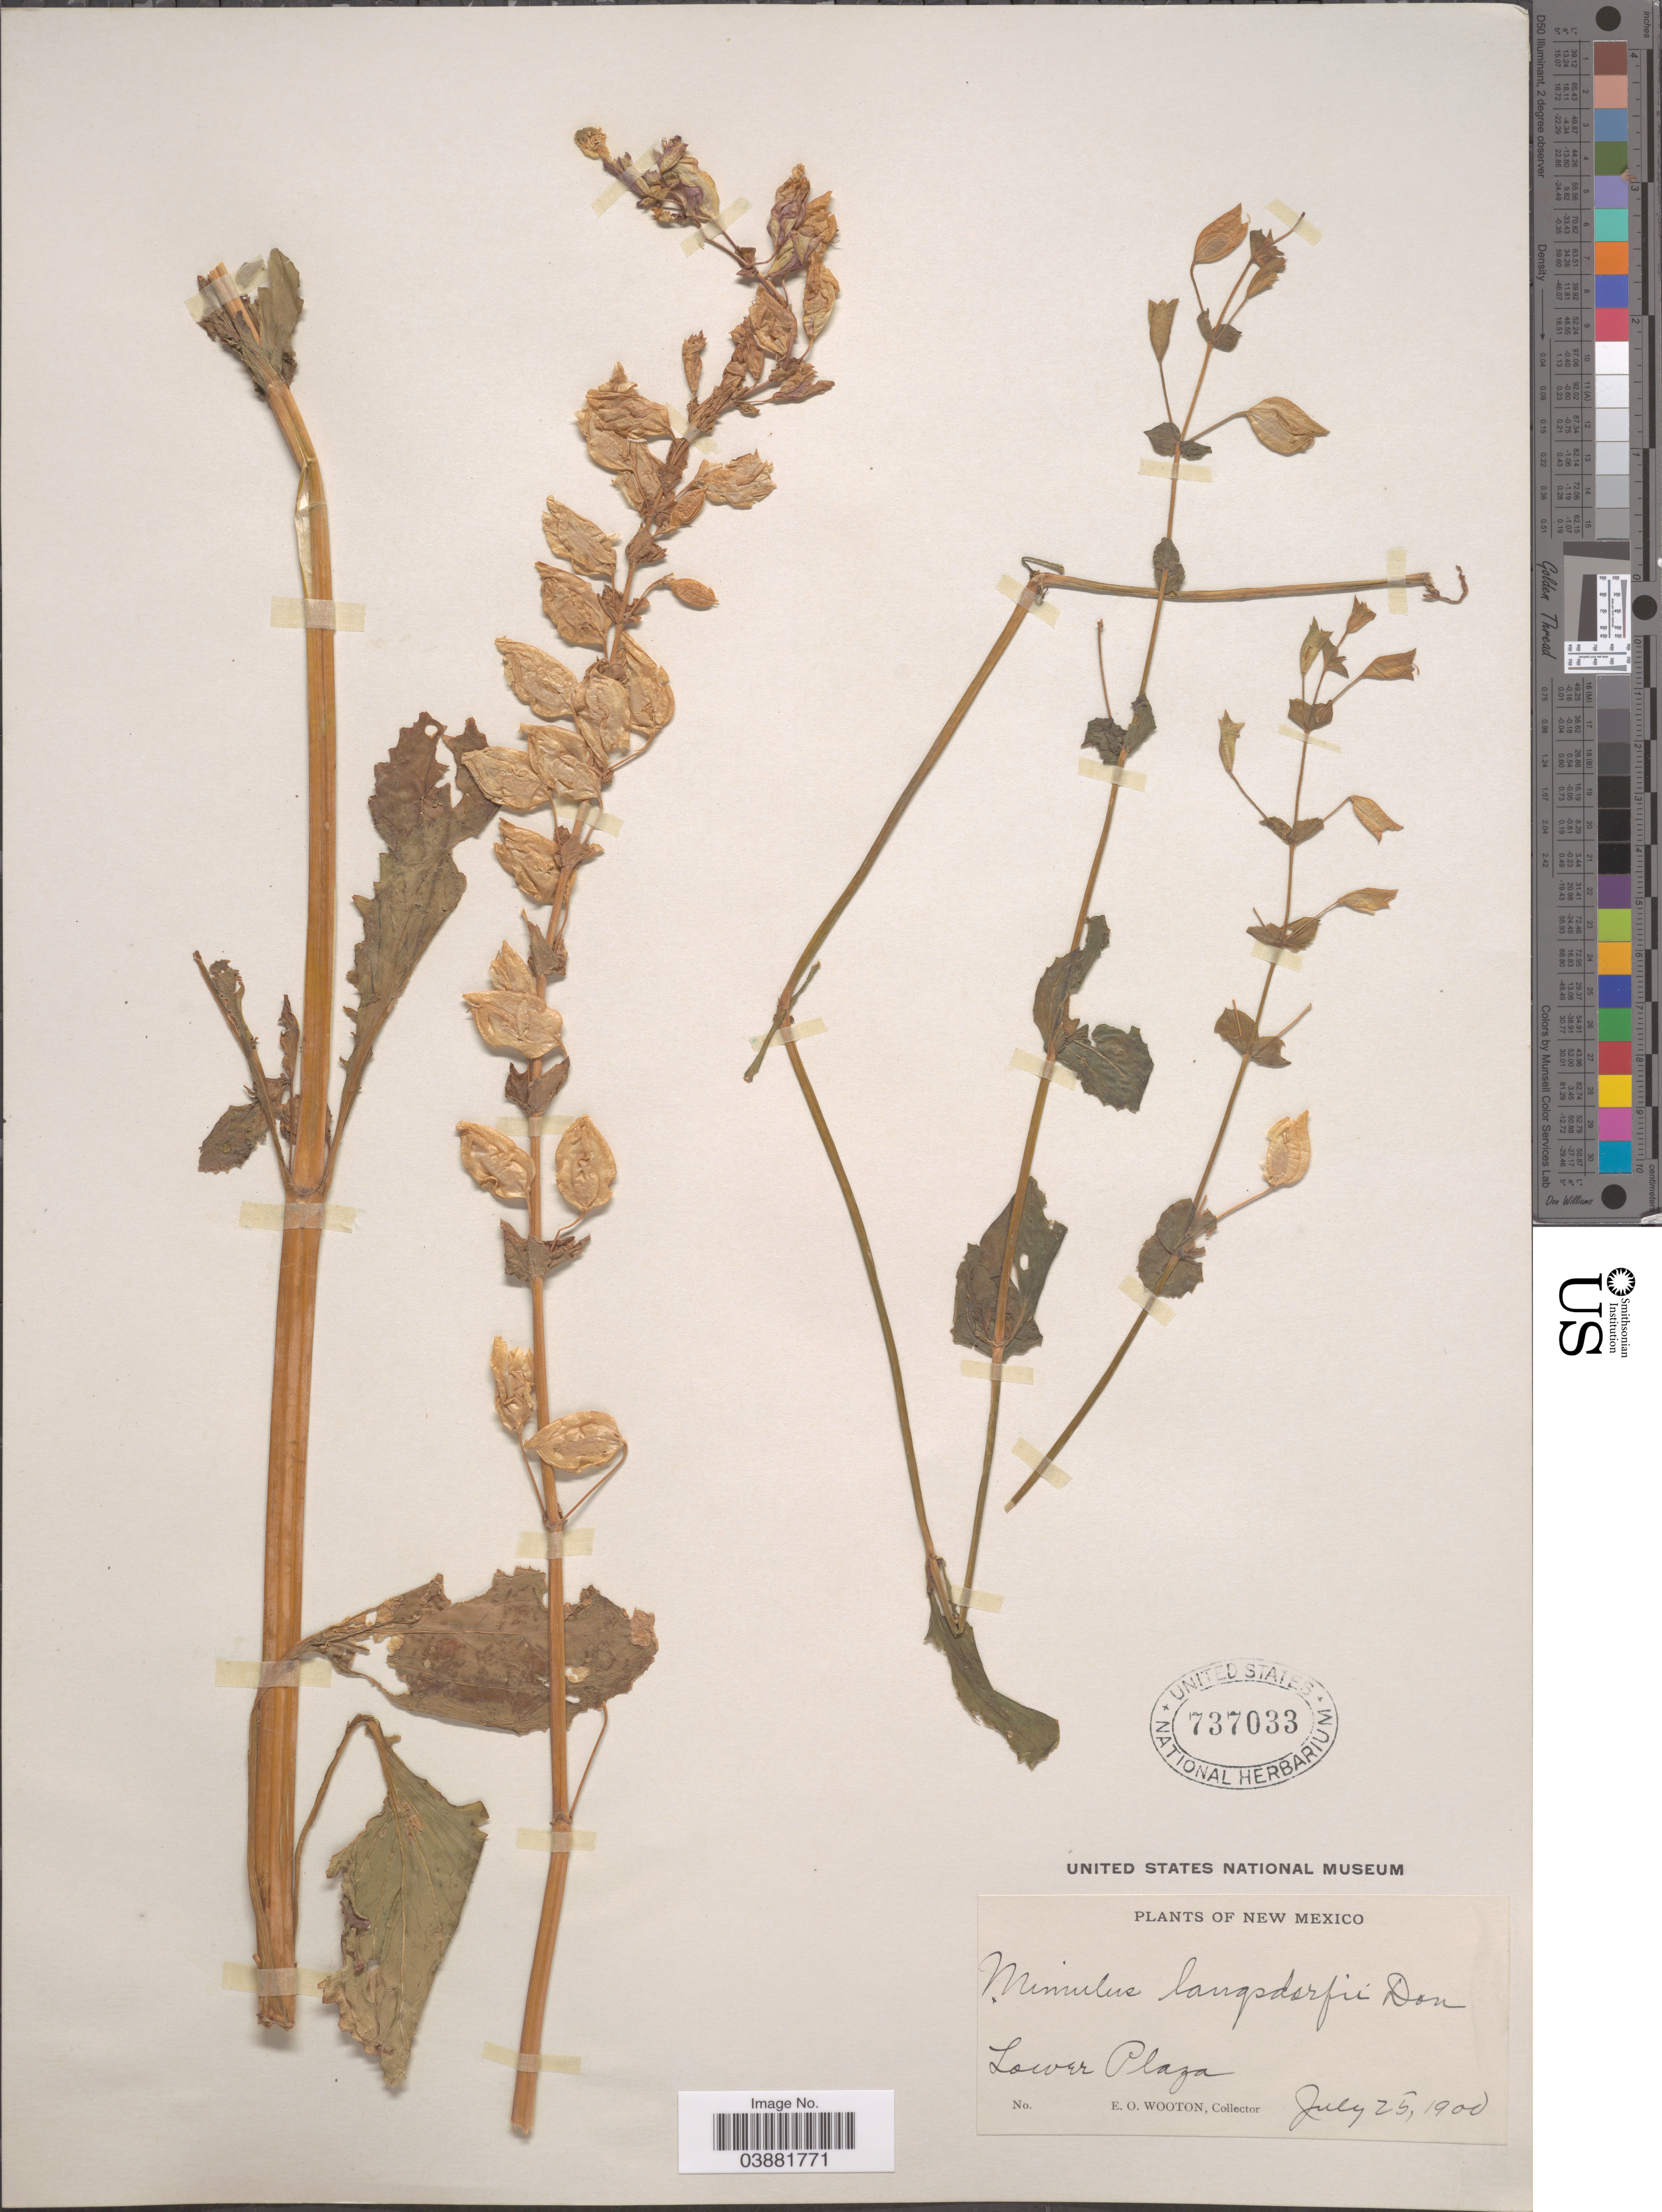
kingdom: Plantae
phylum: Tracheophyta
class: Magnoliopsida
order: Lamiales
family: Phrymaceae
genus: Mimulus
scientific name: Mimulus guttatus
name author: DC.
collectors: E. O. Wooton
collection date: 1900-07-25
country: United States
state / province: New Mexico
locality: Lower Plaza.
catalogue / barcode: US 737033